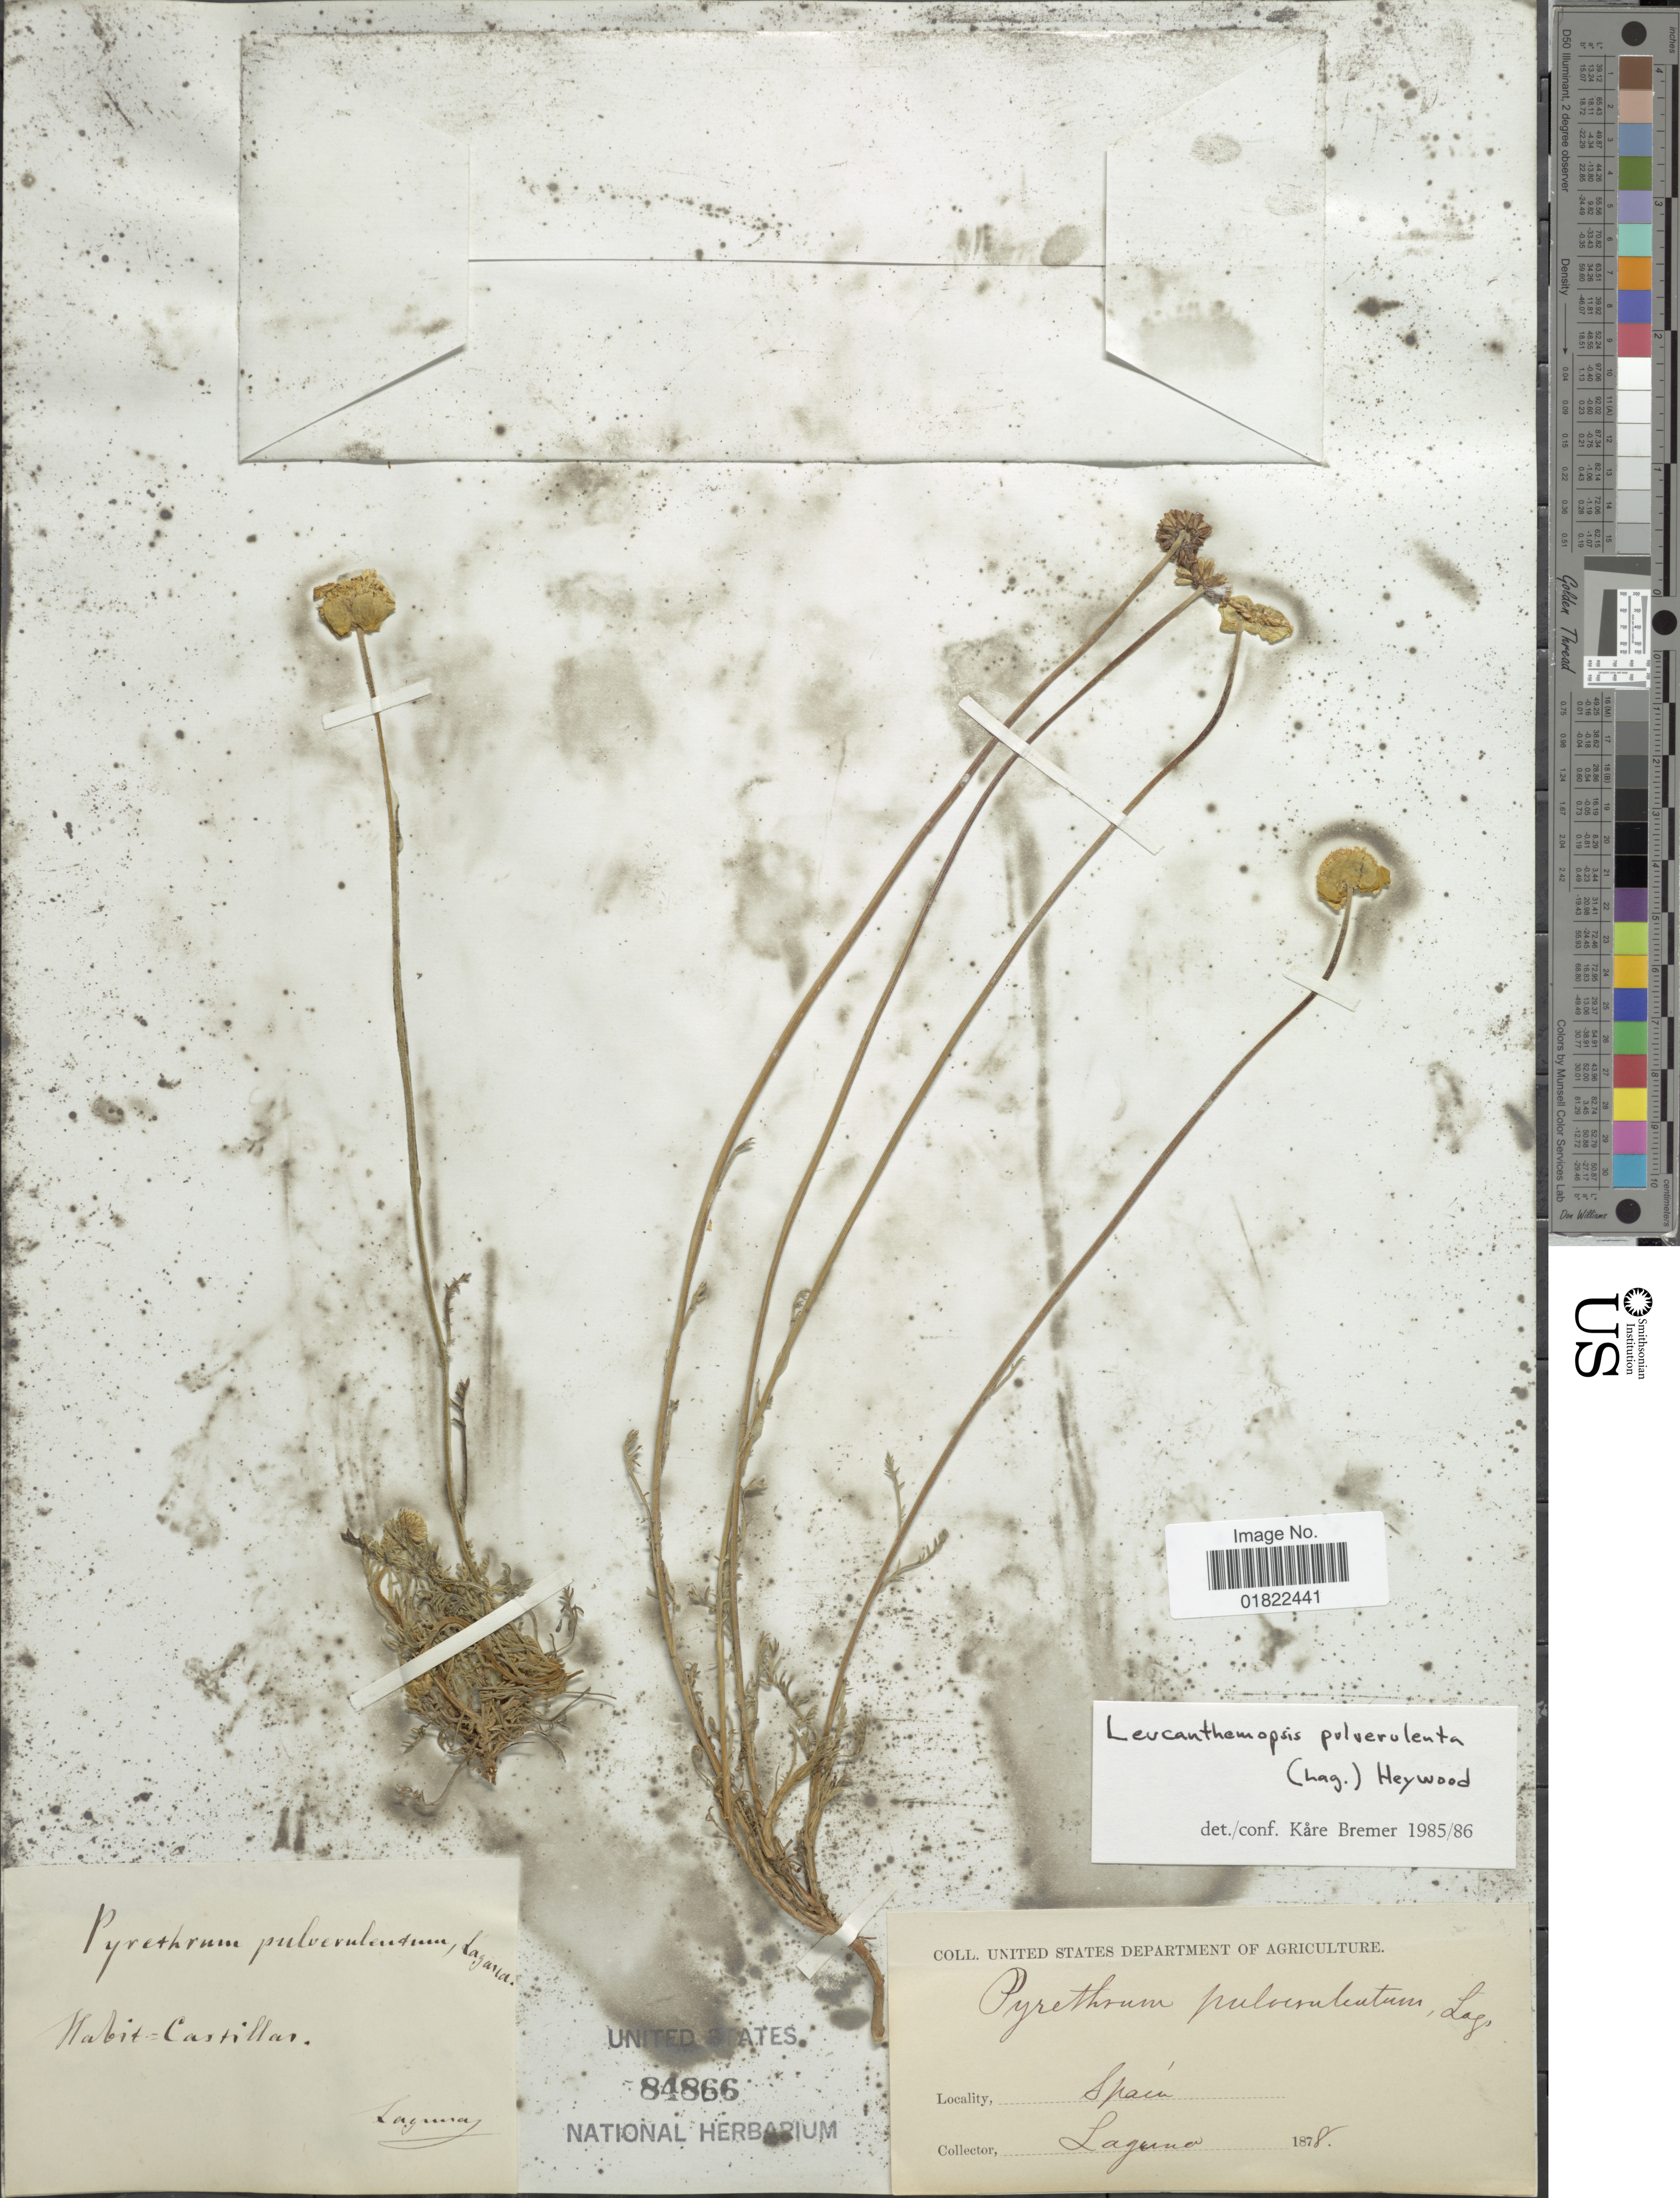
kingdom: Plantae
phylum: Tracheophyta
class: Magnoliopsida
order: Asterales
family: Asteraceae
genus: Leucanthemopsis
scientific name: Leucanthemopsis pulverulenta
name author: (Lag.) Heywood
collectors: -. Laguna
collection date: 1878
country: Spain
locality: Castillas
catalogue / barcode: US 84866